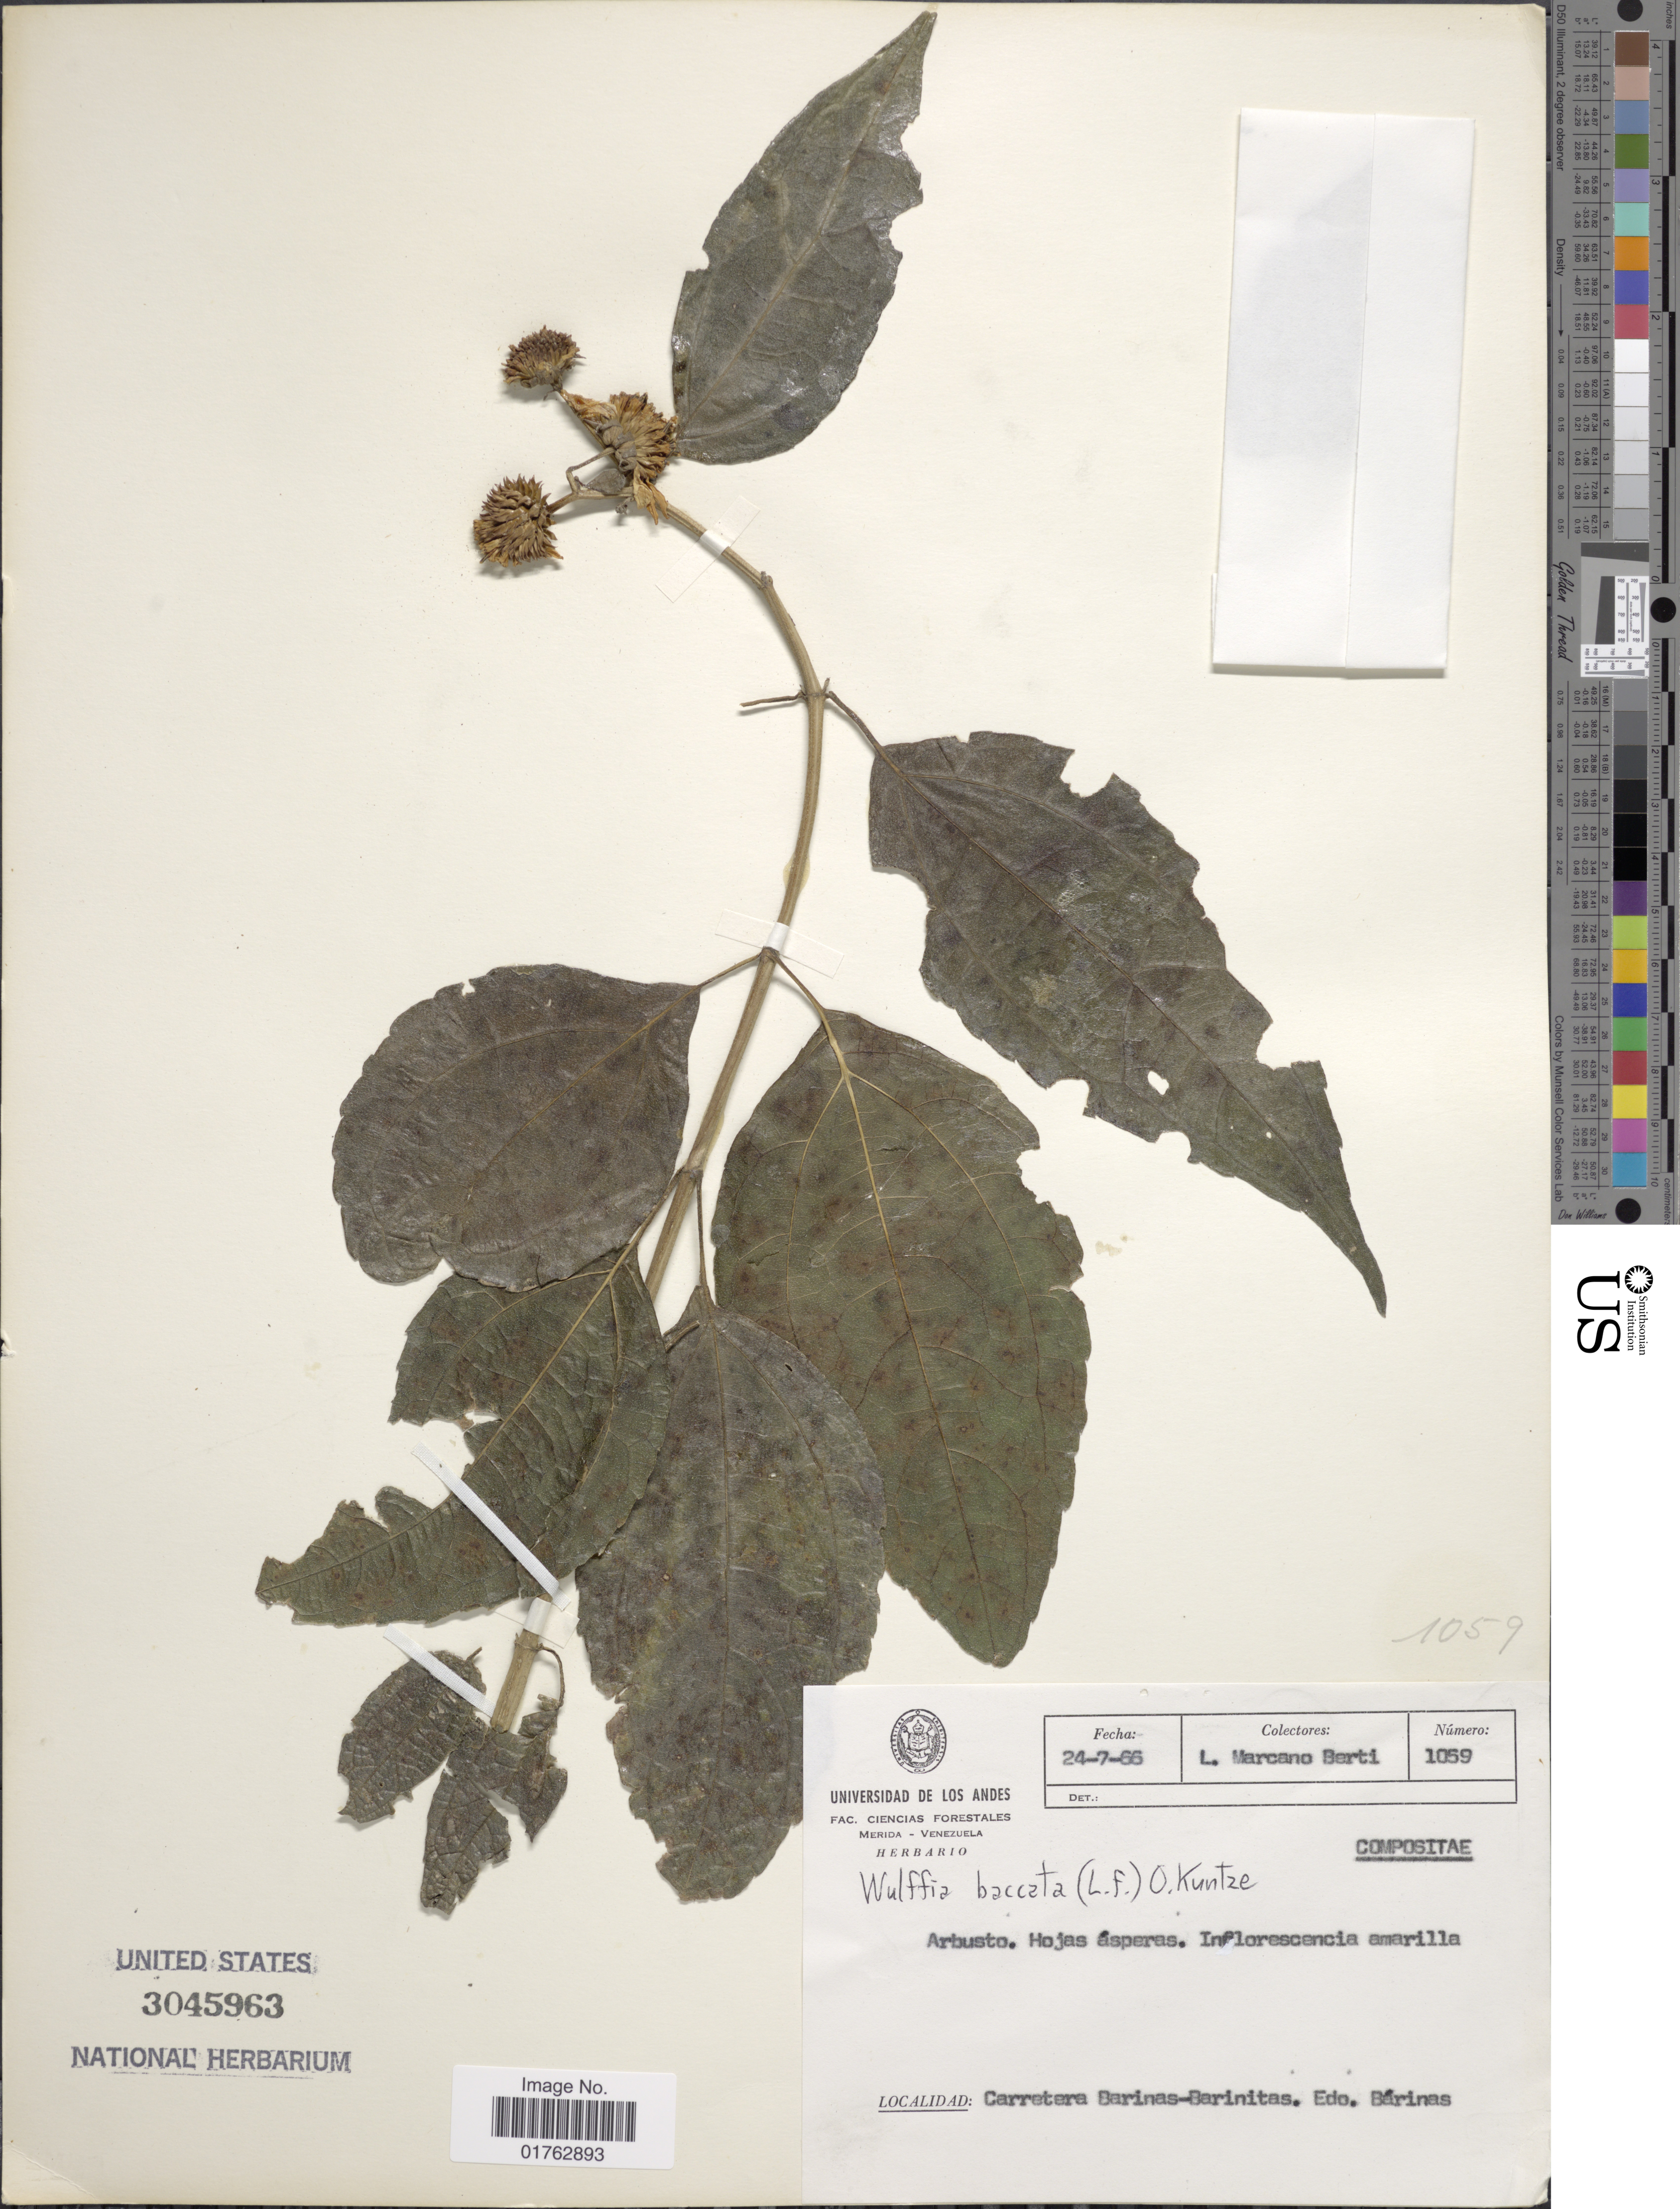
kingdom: Plantae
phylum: Tracheophyta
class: Magnoliopsida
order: Asterales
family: Asteraceae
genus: Wulffia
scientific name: Wulffia baccata var. baccata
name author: (L.) Kuntze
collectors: L. Marcano-Berti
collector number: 1059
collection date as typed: Transcribed d/m/y: 24/7/66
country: Venezuela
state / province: Barinas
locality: Carretera Barinas-Barinitas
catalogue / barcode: US 3045963